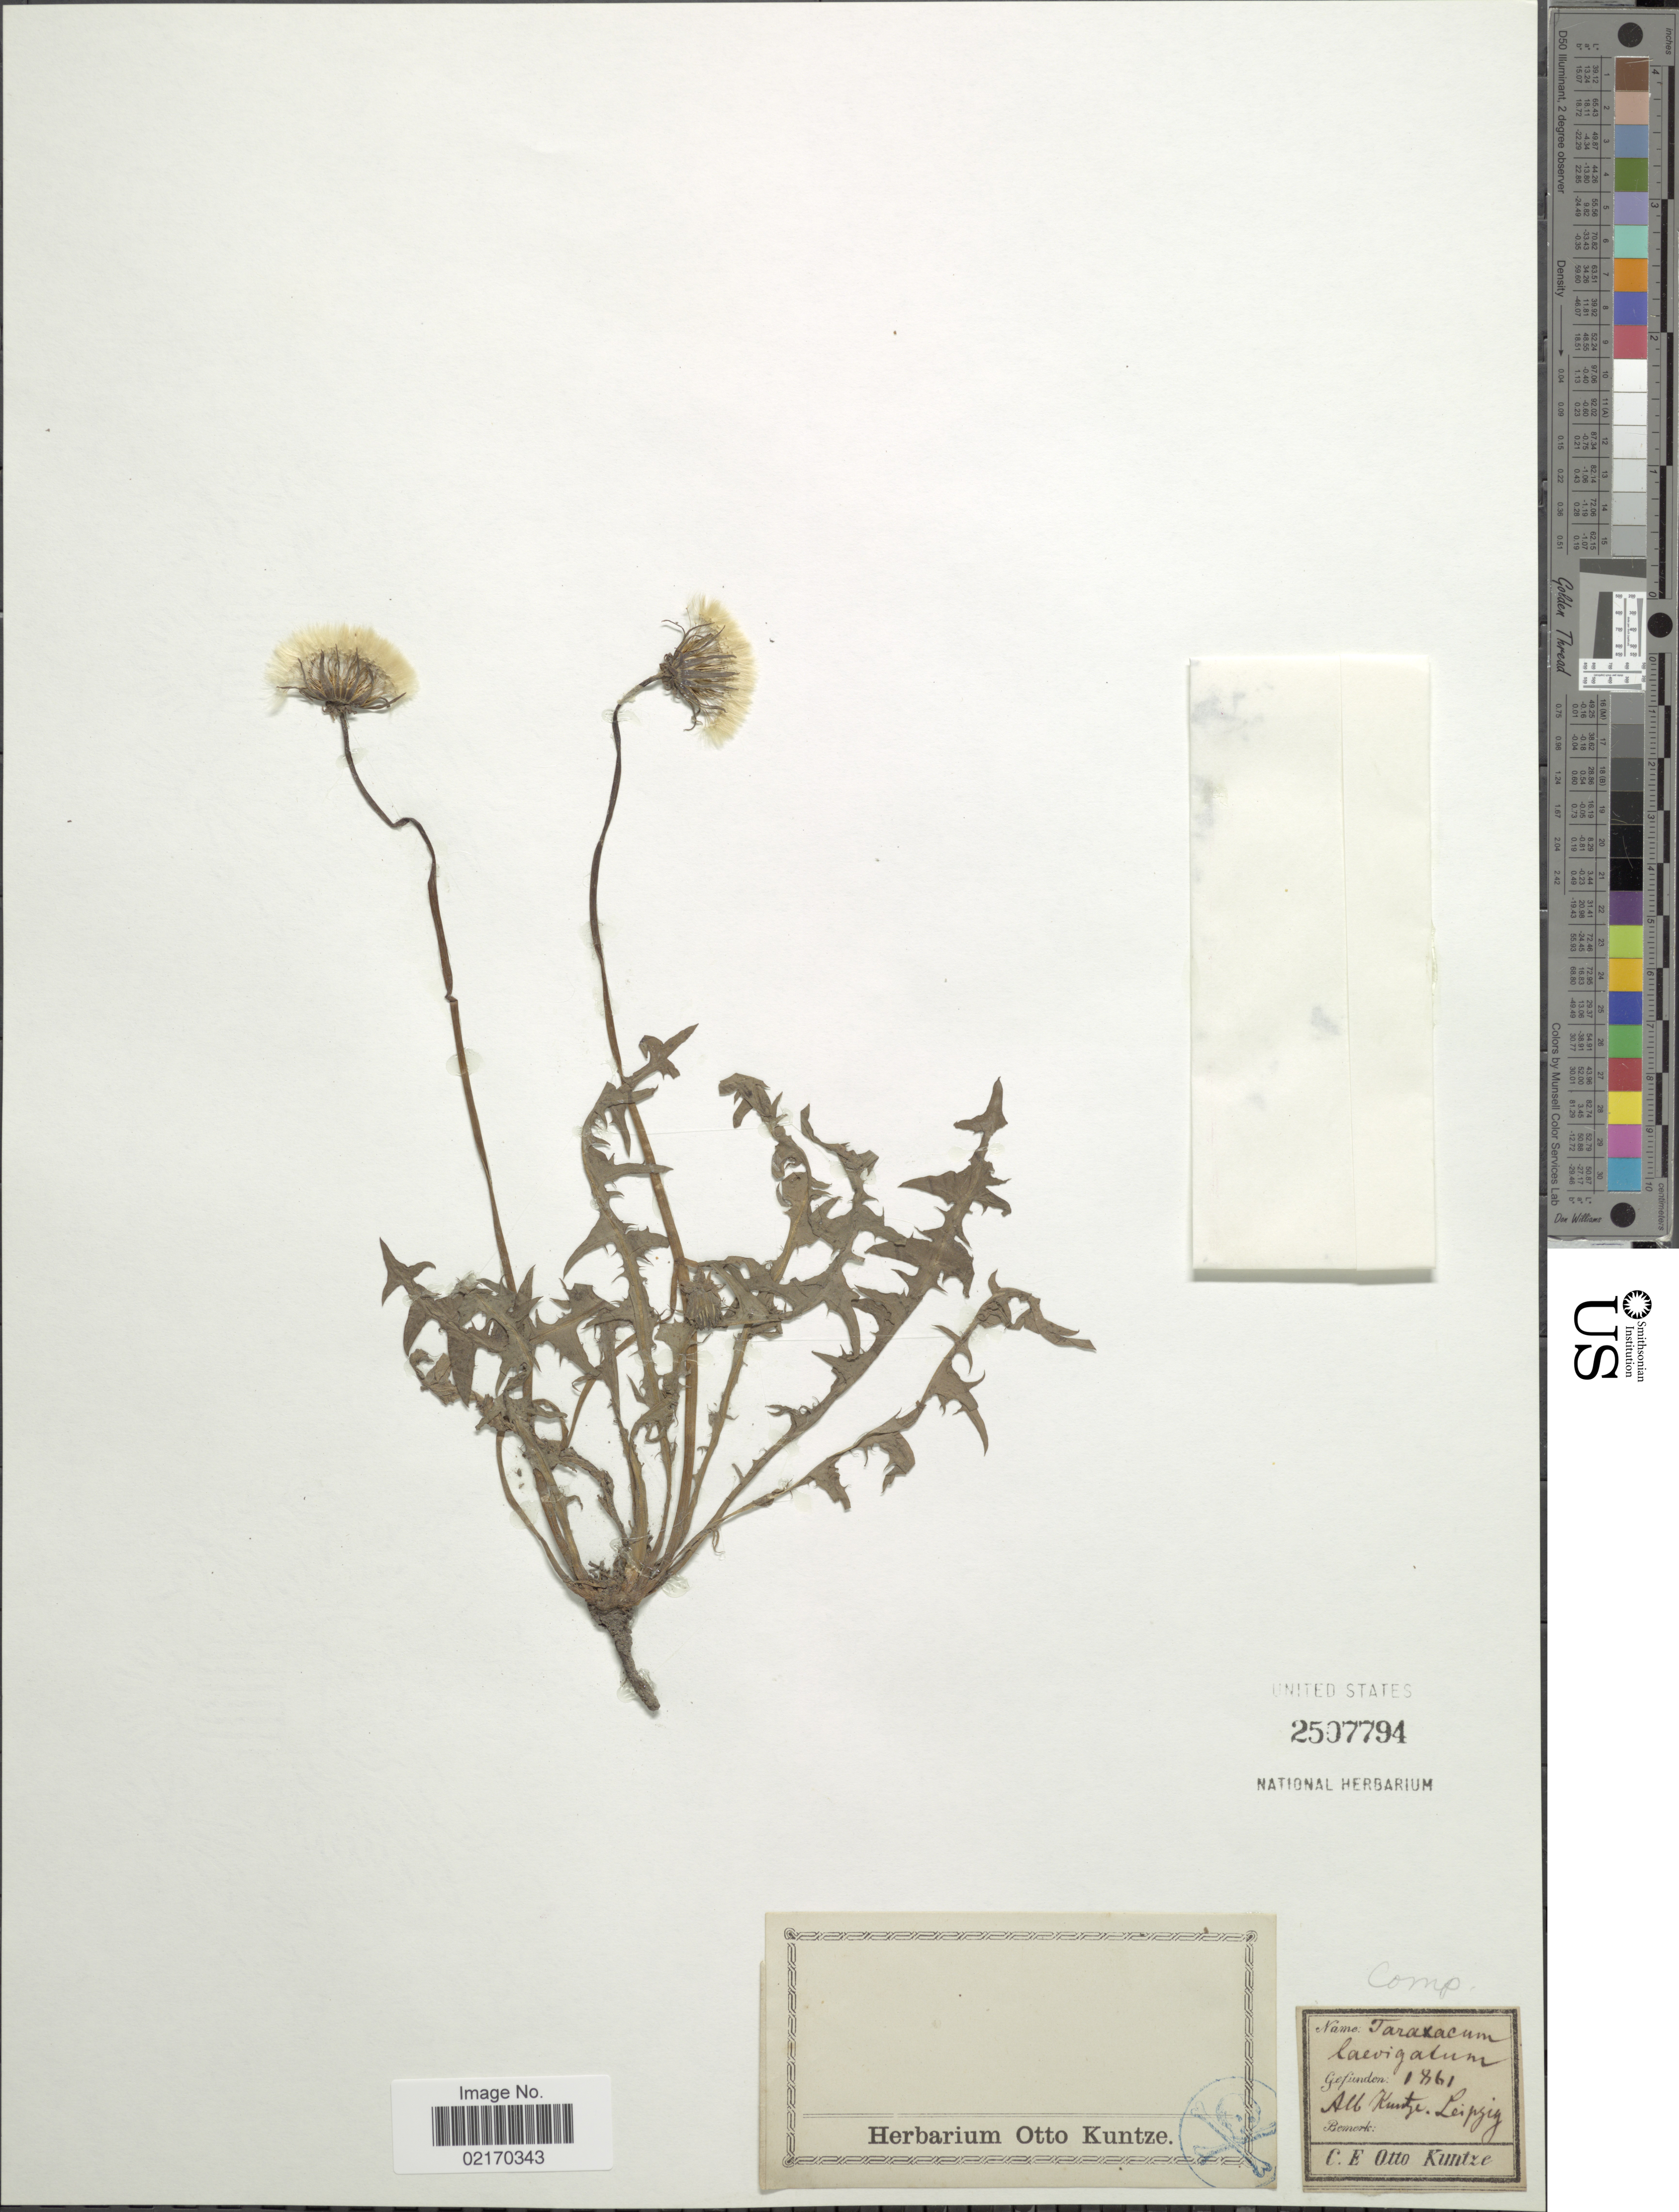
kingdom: Plantae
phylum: Tracheophyta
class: Magnoliopsida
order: Asterales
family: Asteraceae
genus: Taraxacum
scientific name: Taraxacum erythrospermum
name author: Andrz. ex Besser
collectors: C.E.O. Kuntze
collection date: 1861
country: Germany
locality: Leipzig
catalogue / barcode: US 2507794